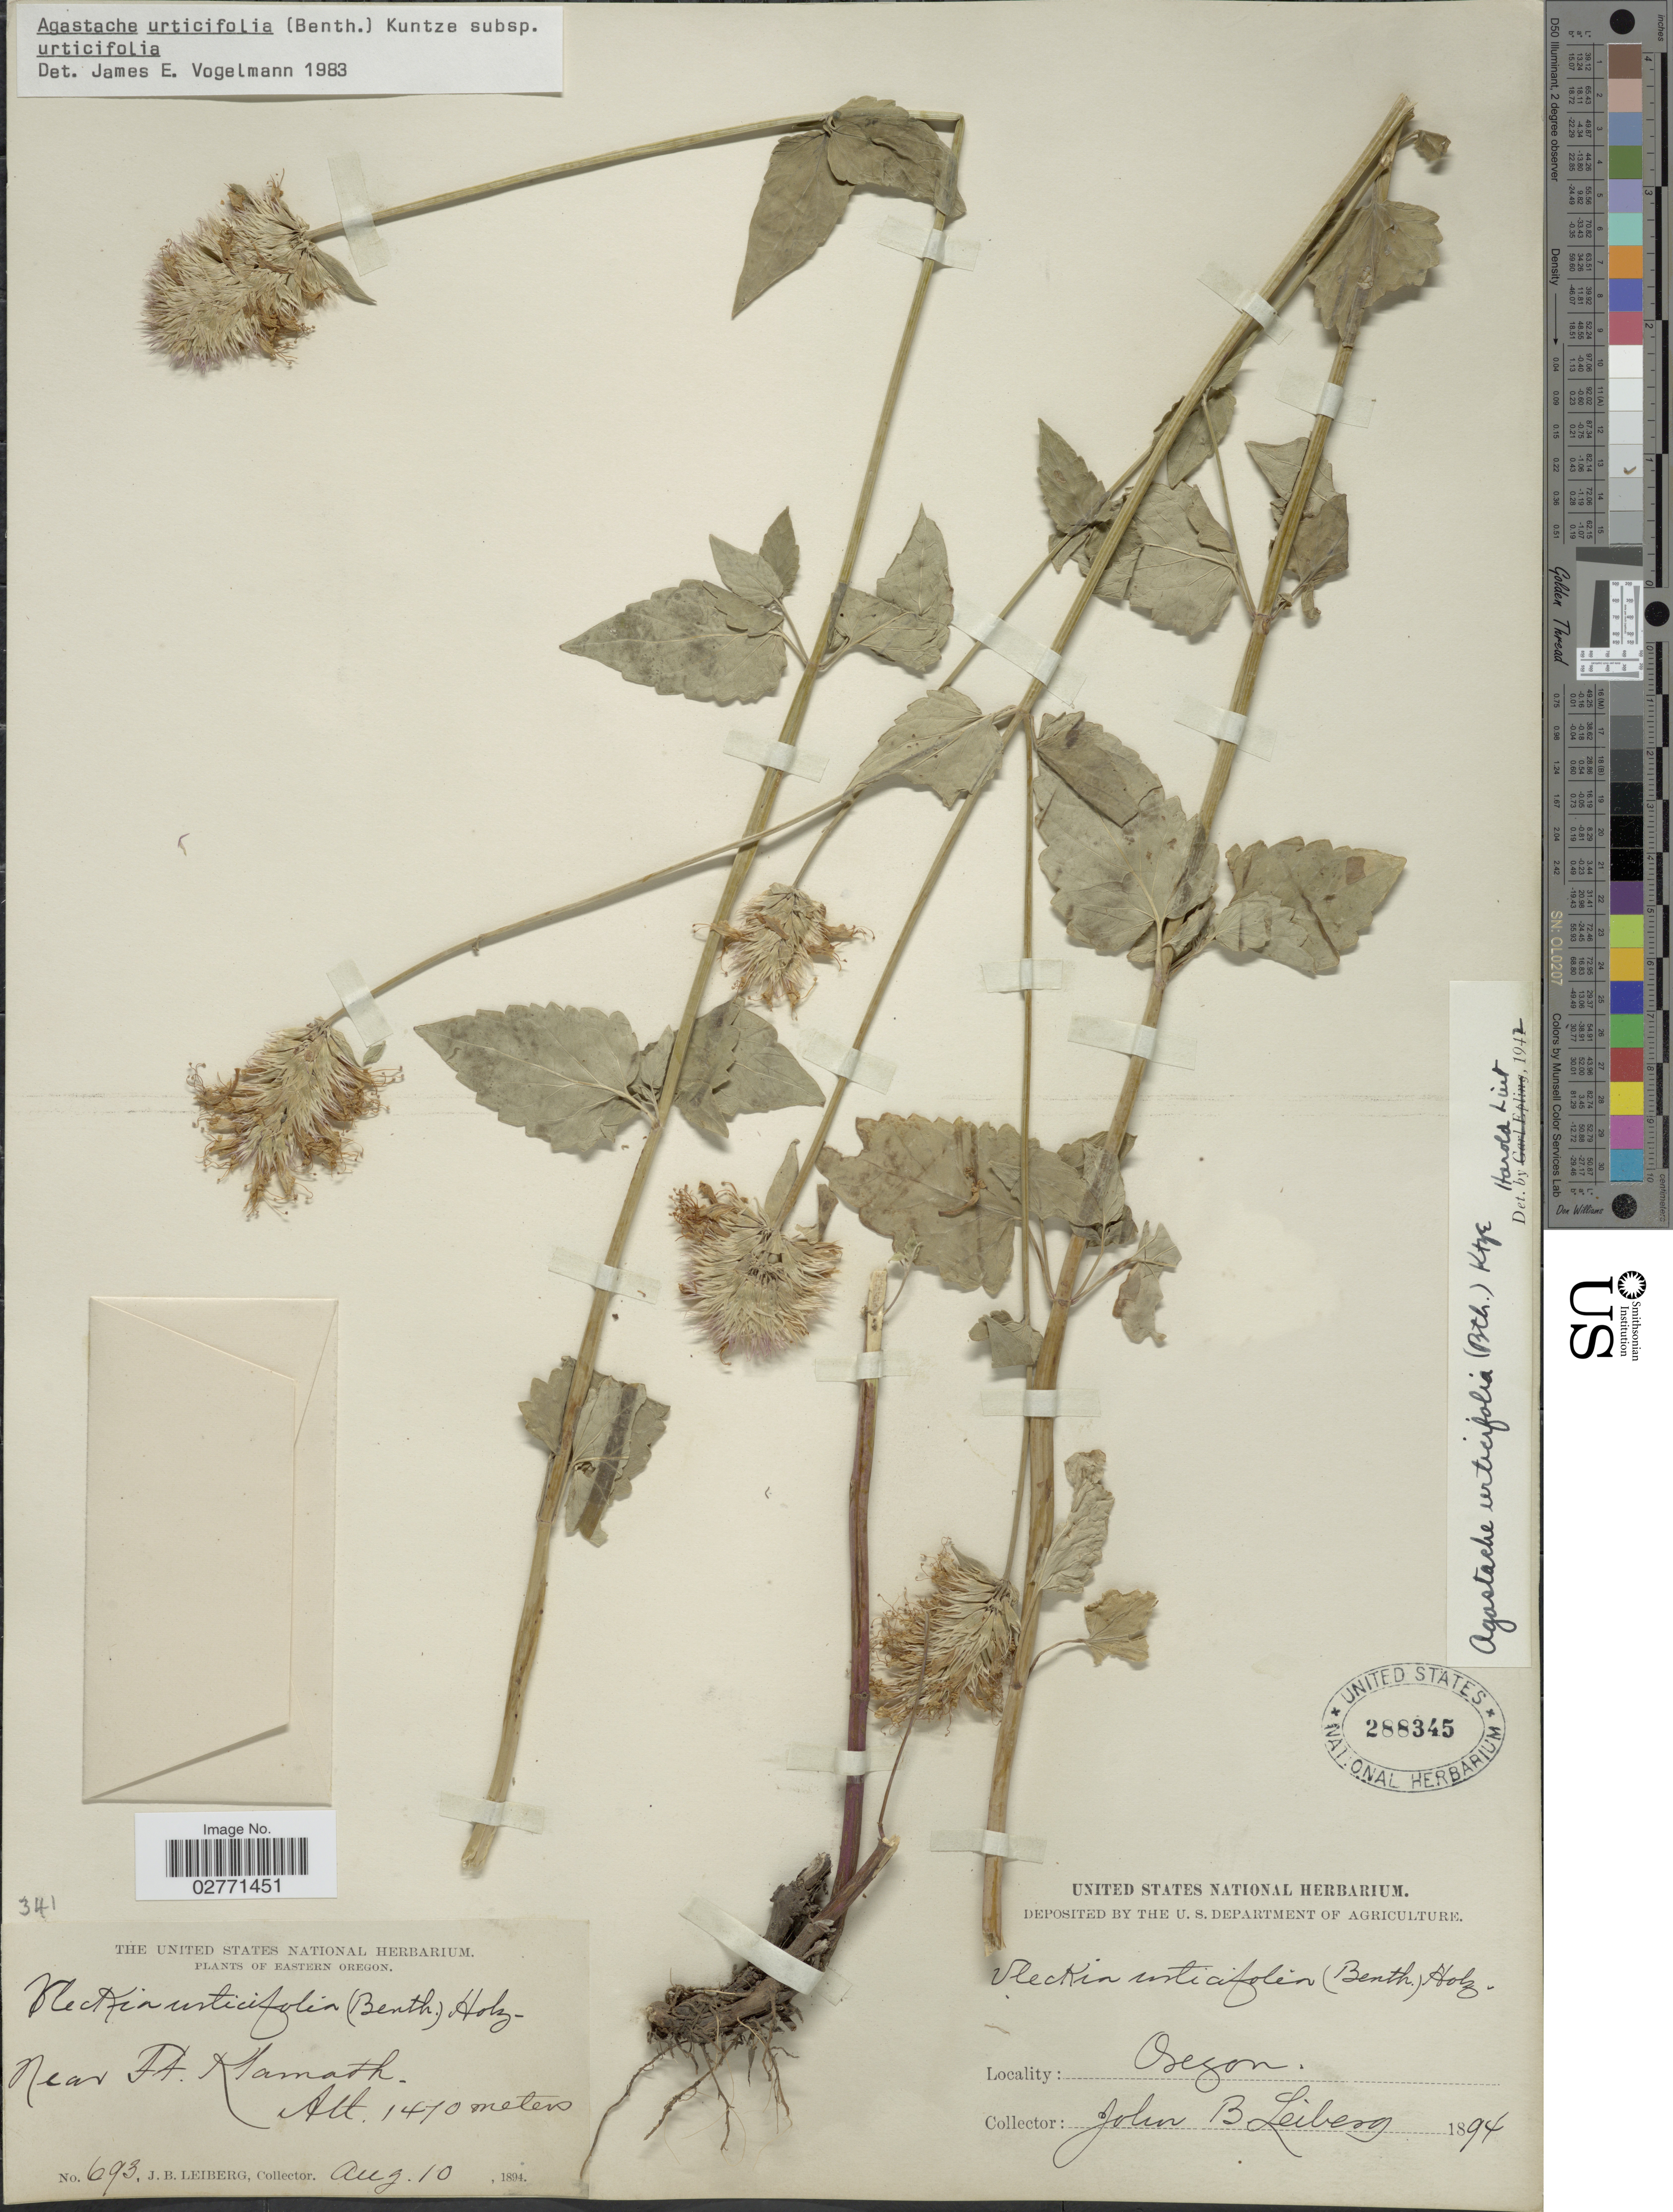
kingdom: Plantae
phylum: Tracheophyta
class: Magnoliopsida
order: Lamiales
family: Lamiaceae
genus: Agastache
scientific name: Agastache urticifolia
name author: (Benth.) Kuntze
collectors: J. B. Leiberg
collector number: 693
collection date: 1894-08-10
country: United States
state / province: Oregon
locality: Eastern Oregon. Near Ft. Klamath.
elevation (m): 1410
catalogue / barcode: US 288345